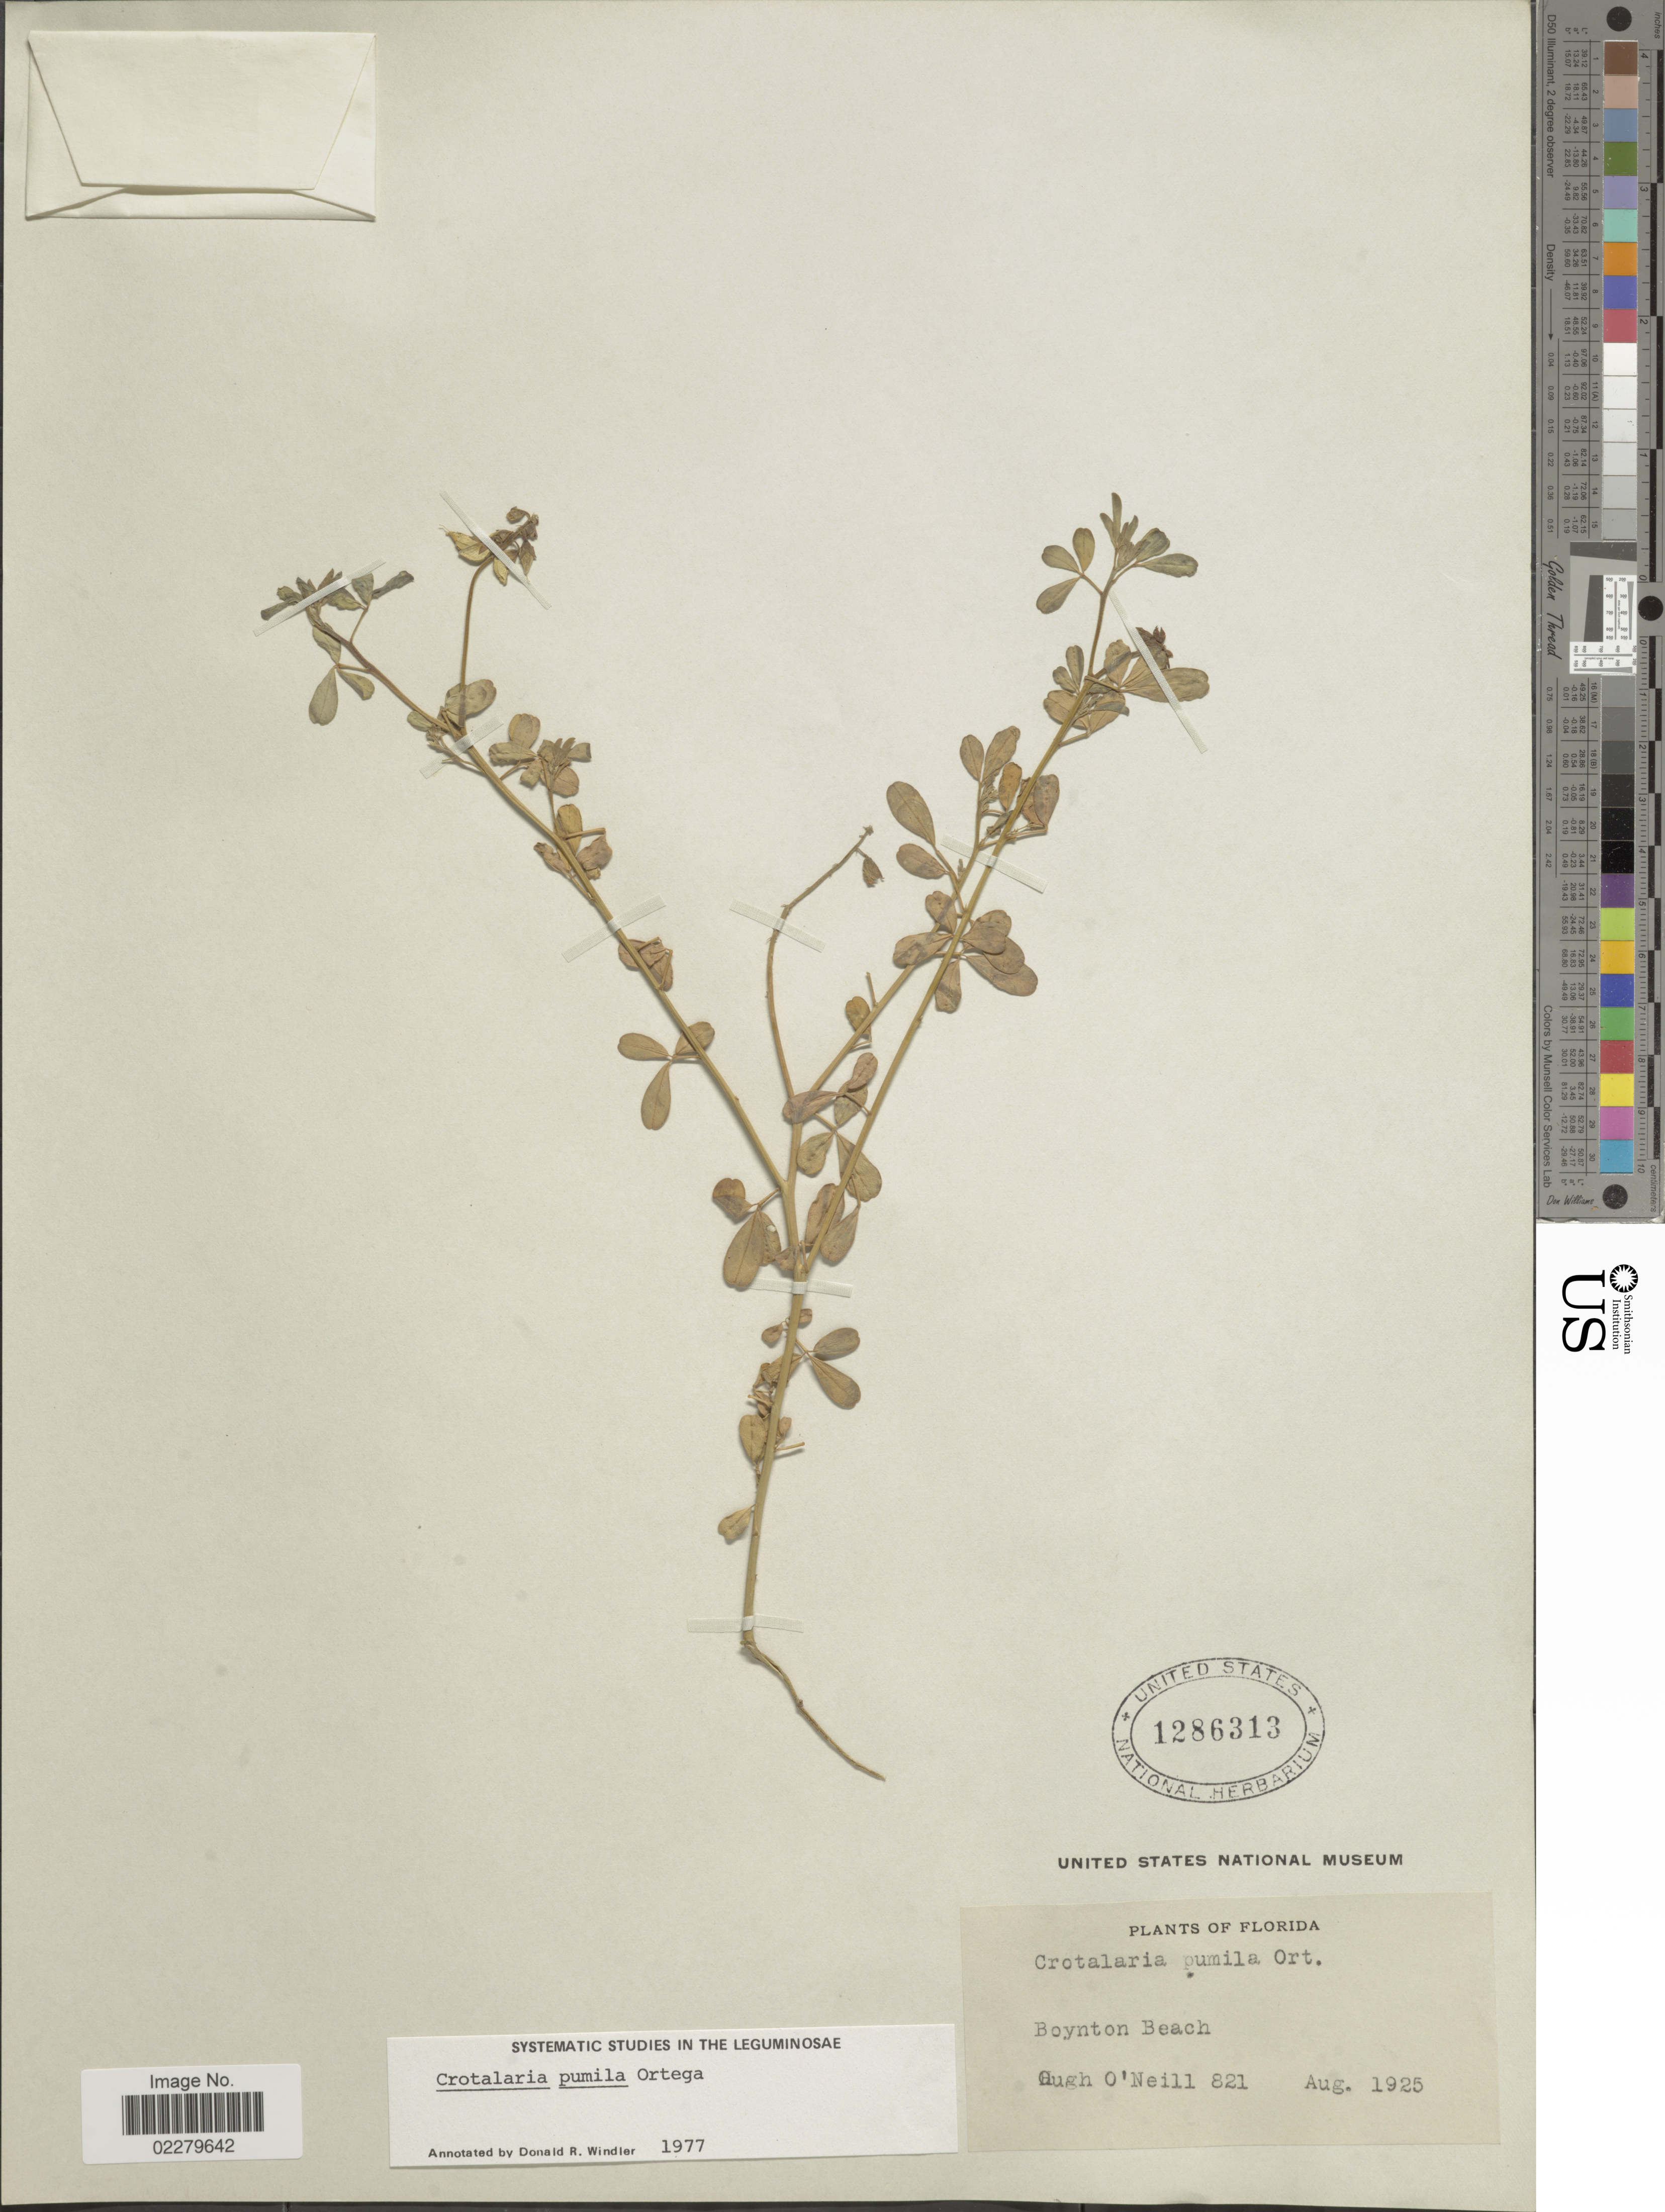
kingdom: Plantae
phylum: Tracheophyta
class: Magnoliopsida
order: Fabales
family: Fabaceae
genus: Crotalaria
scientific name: Crotalaria pumila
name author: Ortega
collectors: H. O'Neill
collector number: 821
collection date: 1925-08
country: United States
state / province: Florida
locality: Boyton Beach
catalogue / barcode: US 1286313